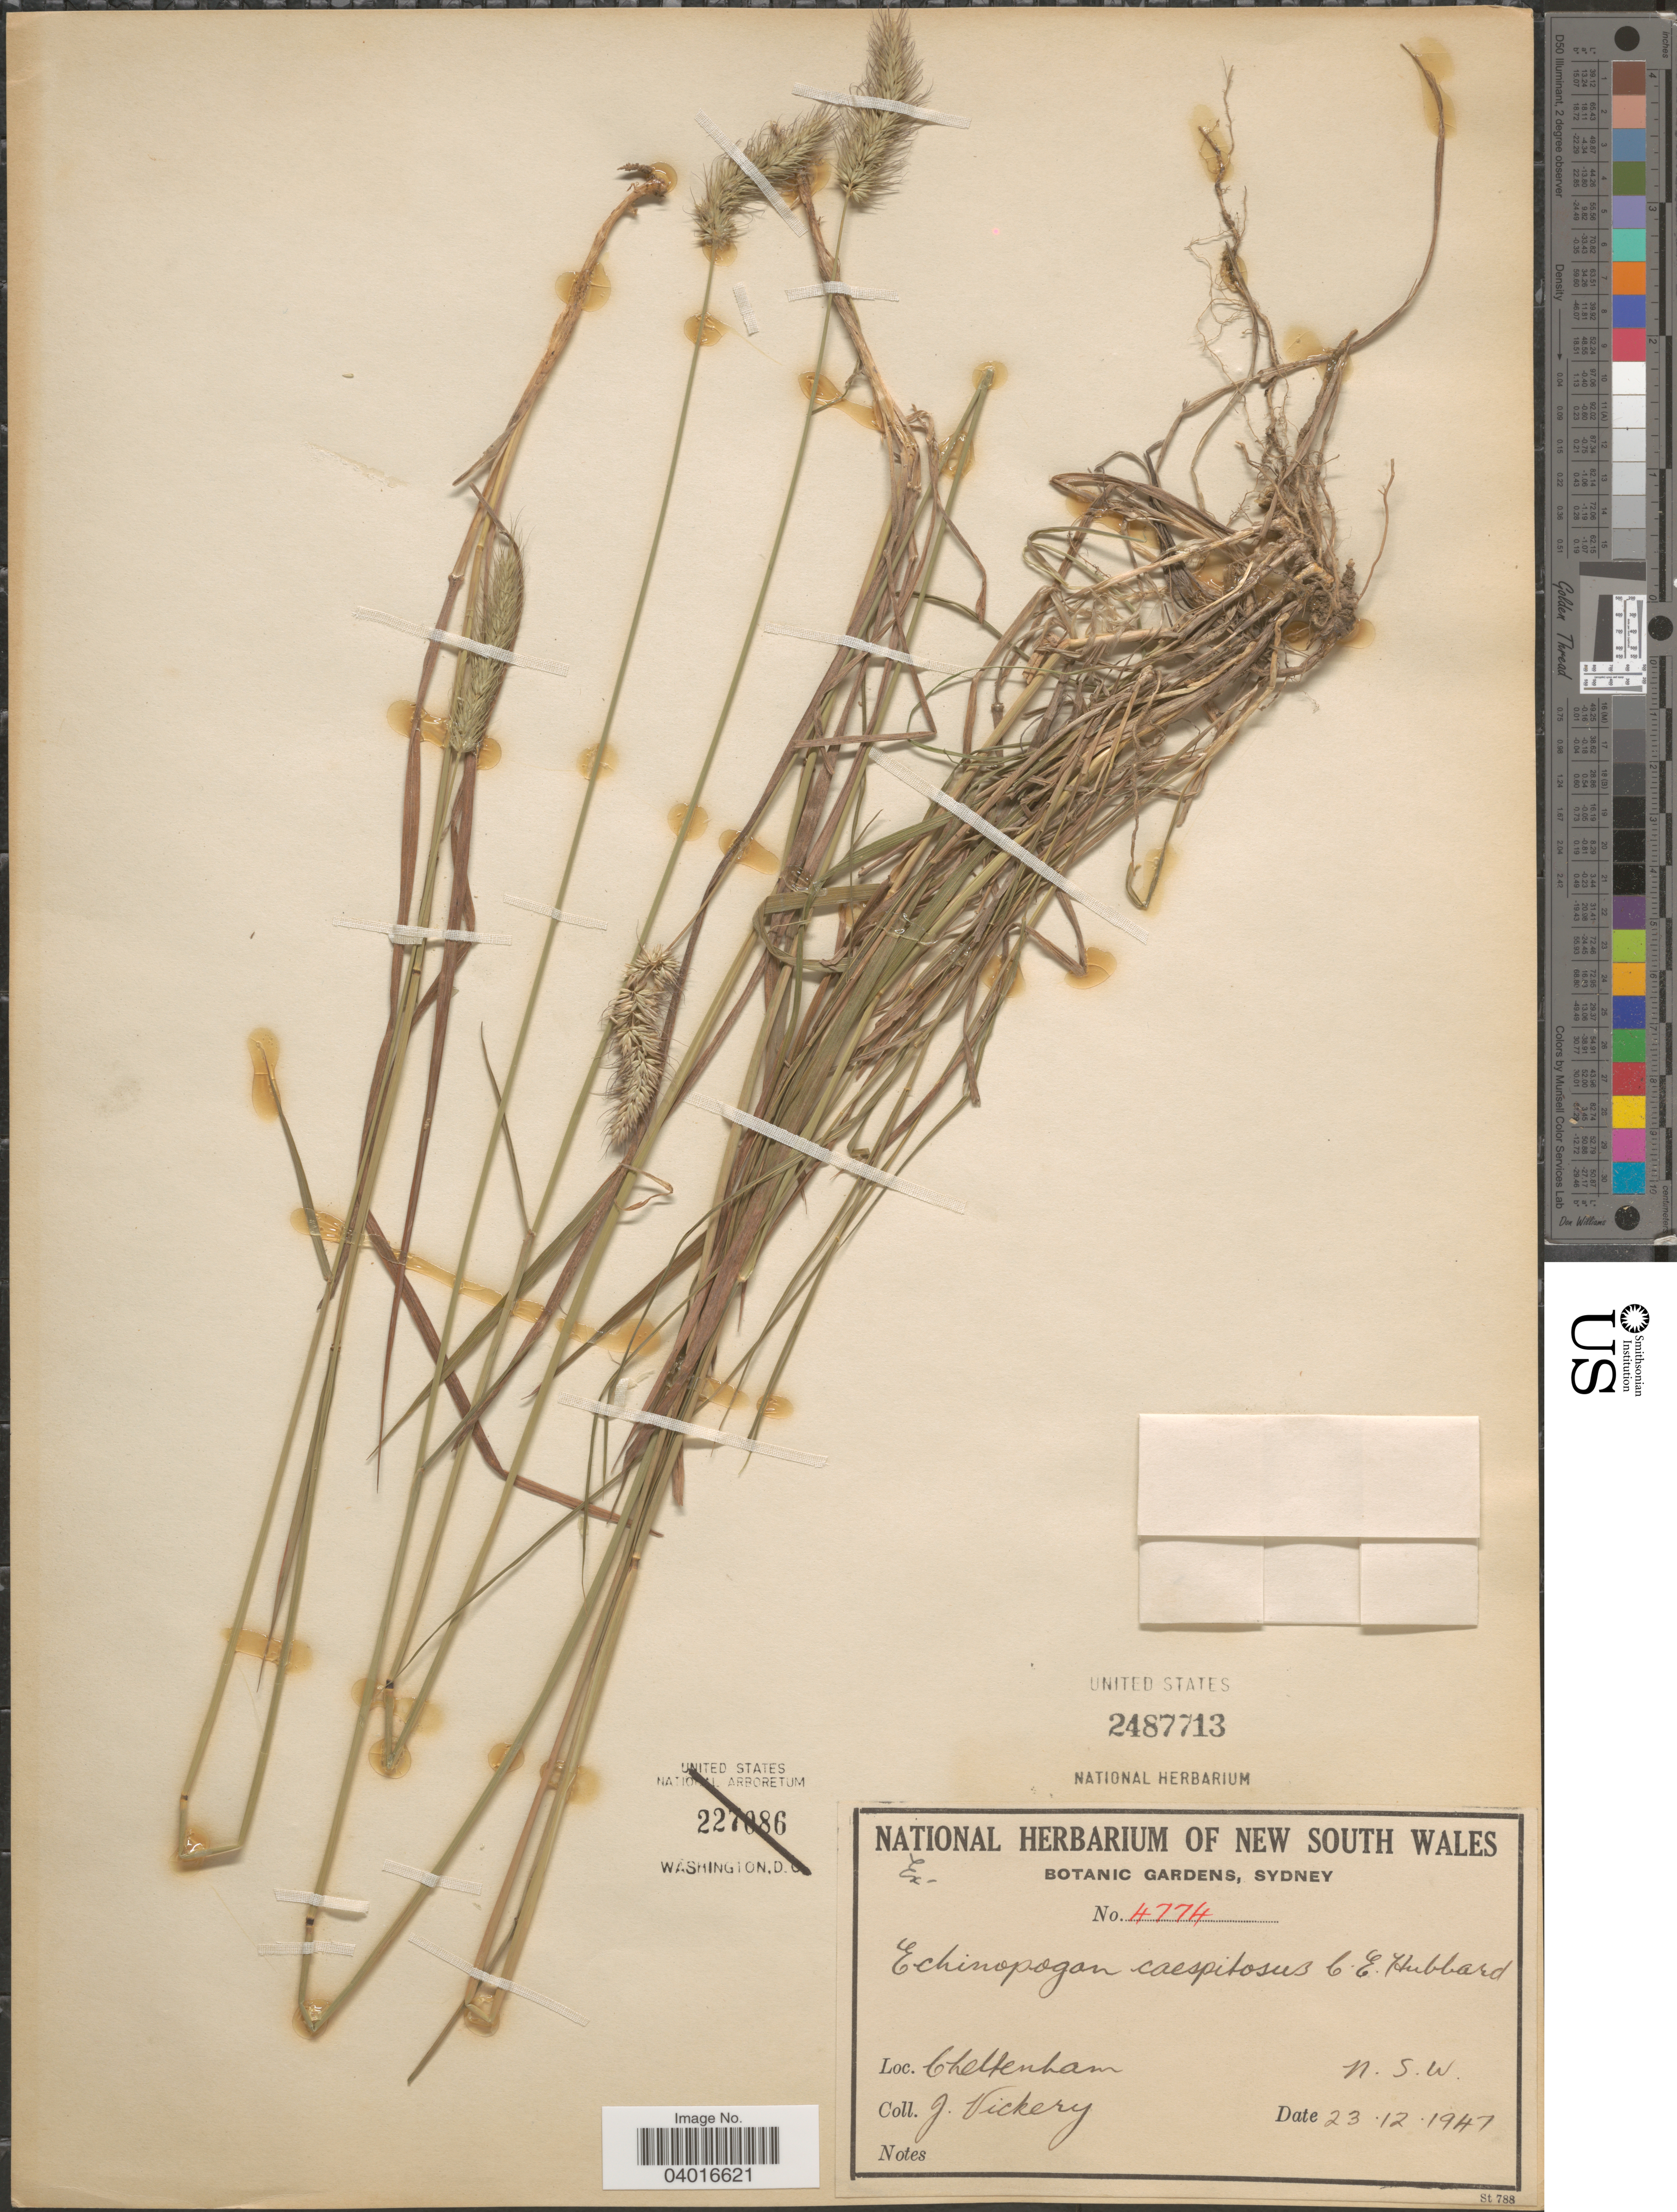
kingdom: Plantae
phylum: Tracheophyta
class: Liliopsida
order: Poales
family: Poaceae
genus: Echinopogon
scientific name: Echinopogon caespitosus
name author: C.E. Hubb.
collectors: J. Vickery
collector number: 4774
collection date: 1947-12-23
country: Australia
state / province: New South Wales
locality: Cheltenham.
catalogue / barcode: US 2487713